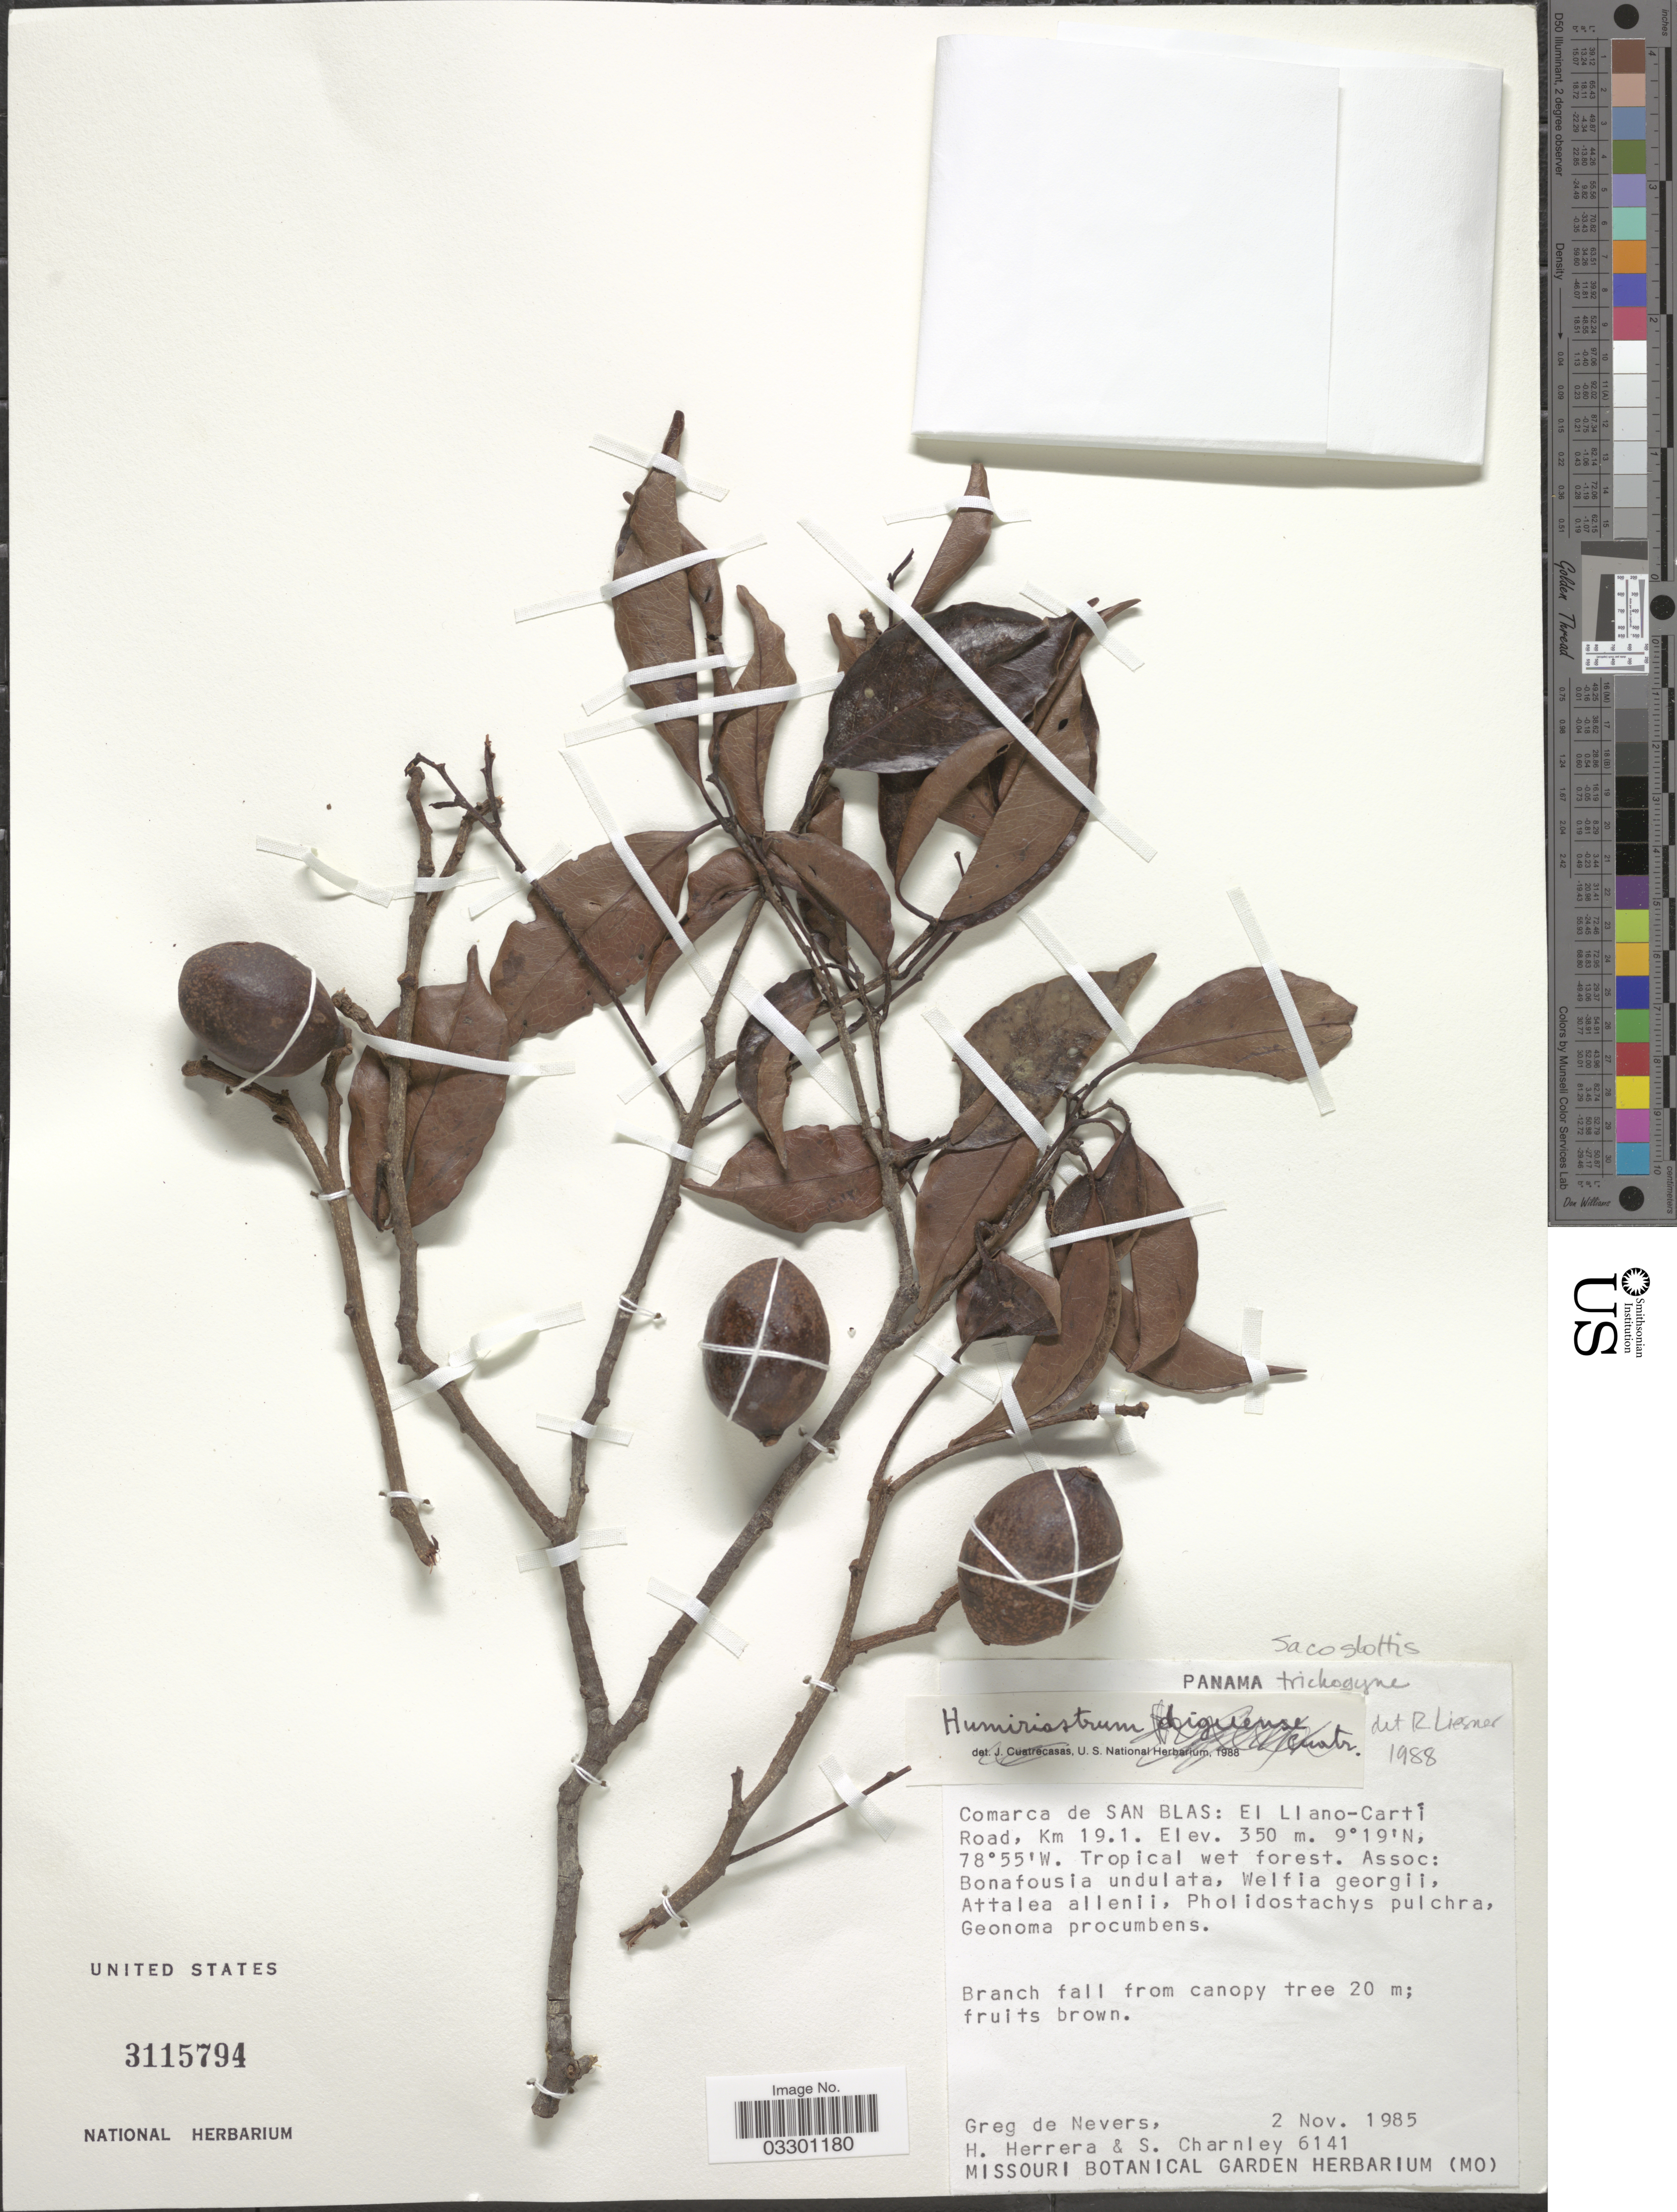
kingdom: Plantae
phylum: Tracheophyta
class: Magnoliopsida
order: Malpighiales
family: Humiriaceae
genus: Sacoglottis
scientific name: Sacoglottis trichogyna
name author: Cuatrec.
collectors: G. C. de Nevers, H. Herrera & S. Charnley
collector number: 6141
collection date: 1985-11-02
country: Panama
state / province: Kuna Yala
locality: Comarca de San Blas: El Llano-Cartí Road, Km 19.1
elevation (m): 350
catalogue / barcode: US 3115794